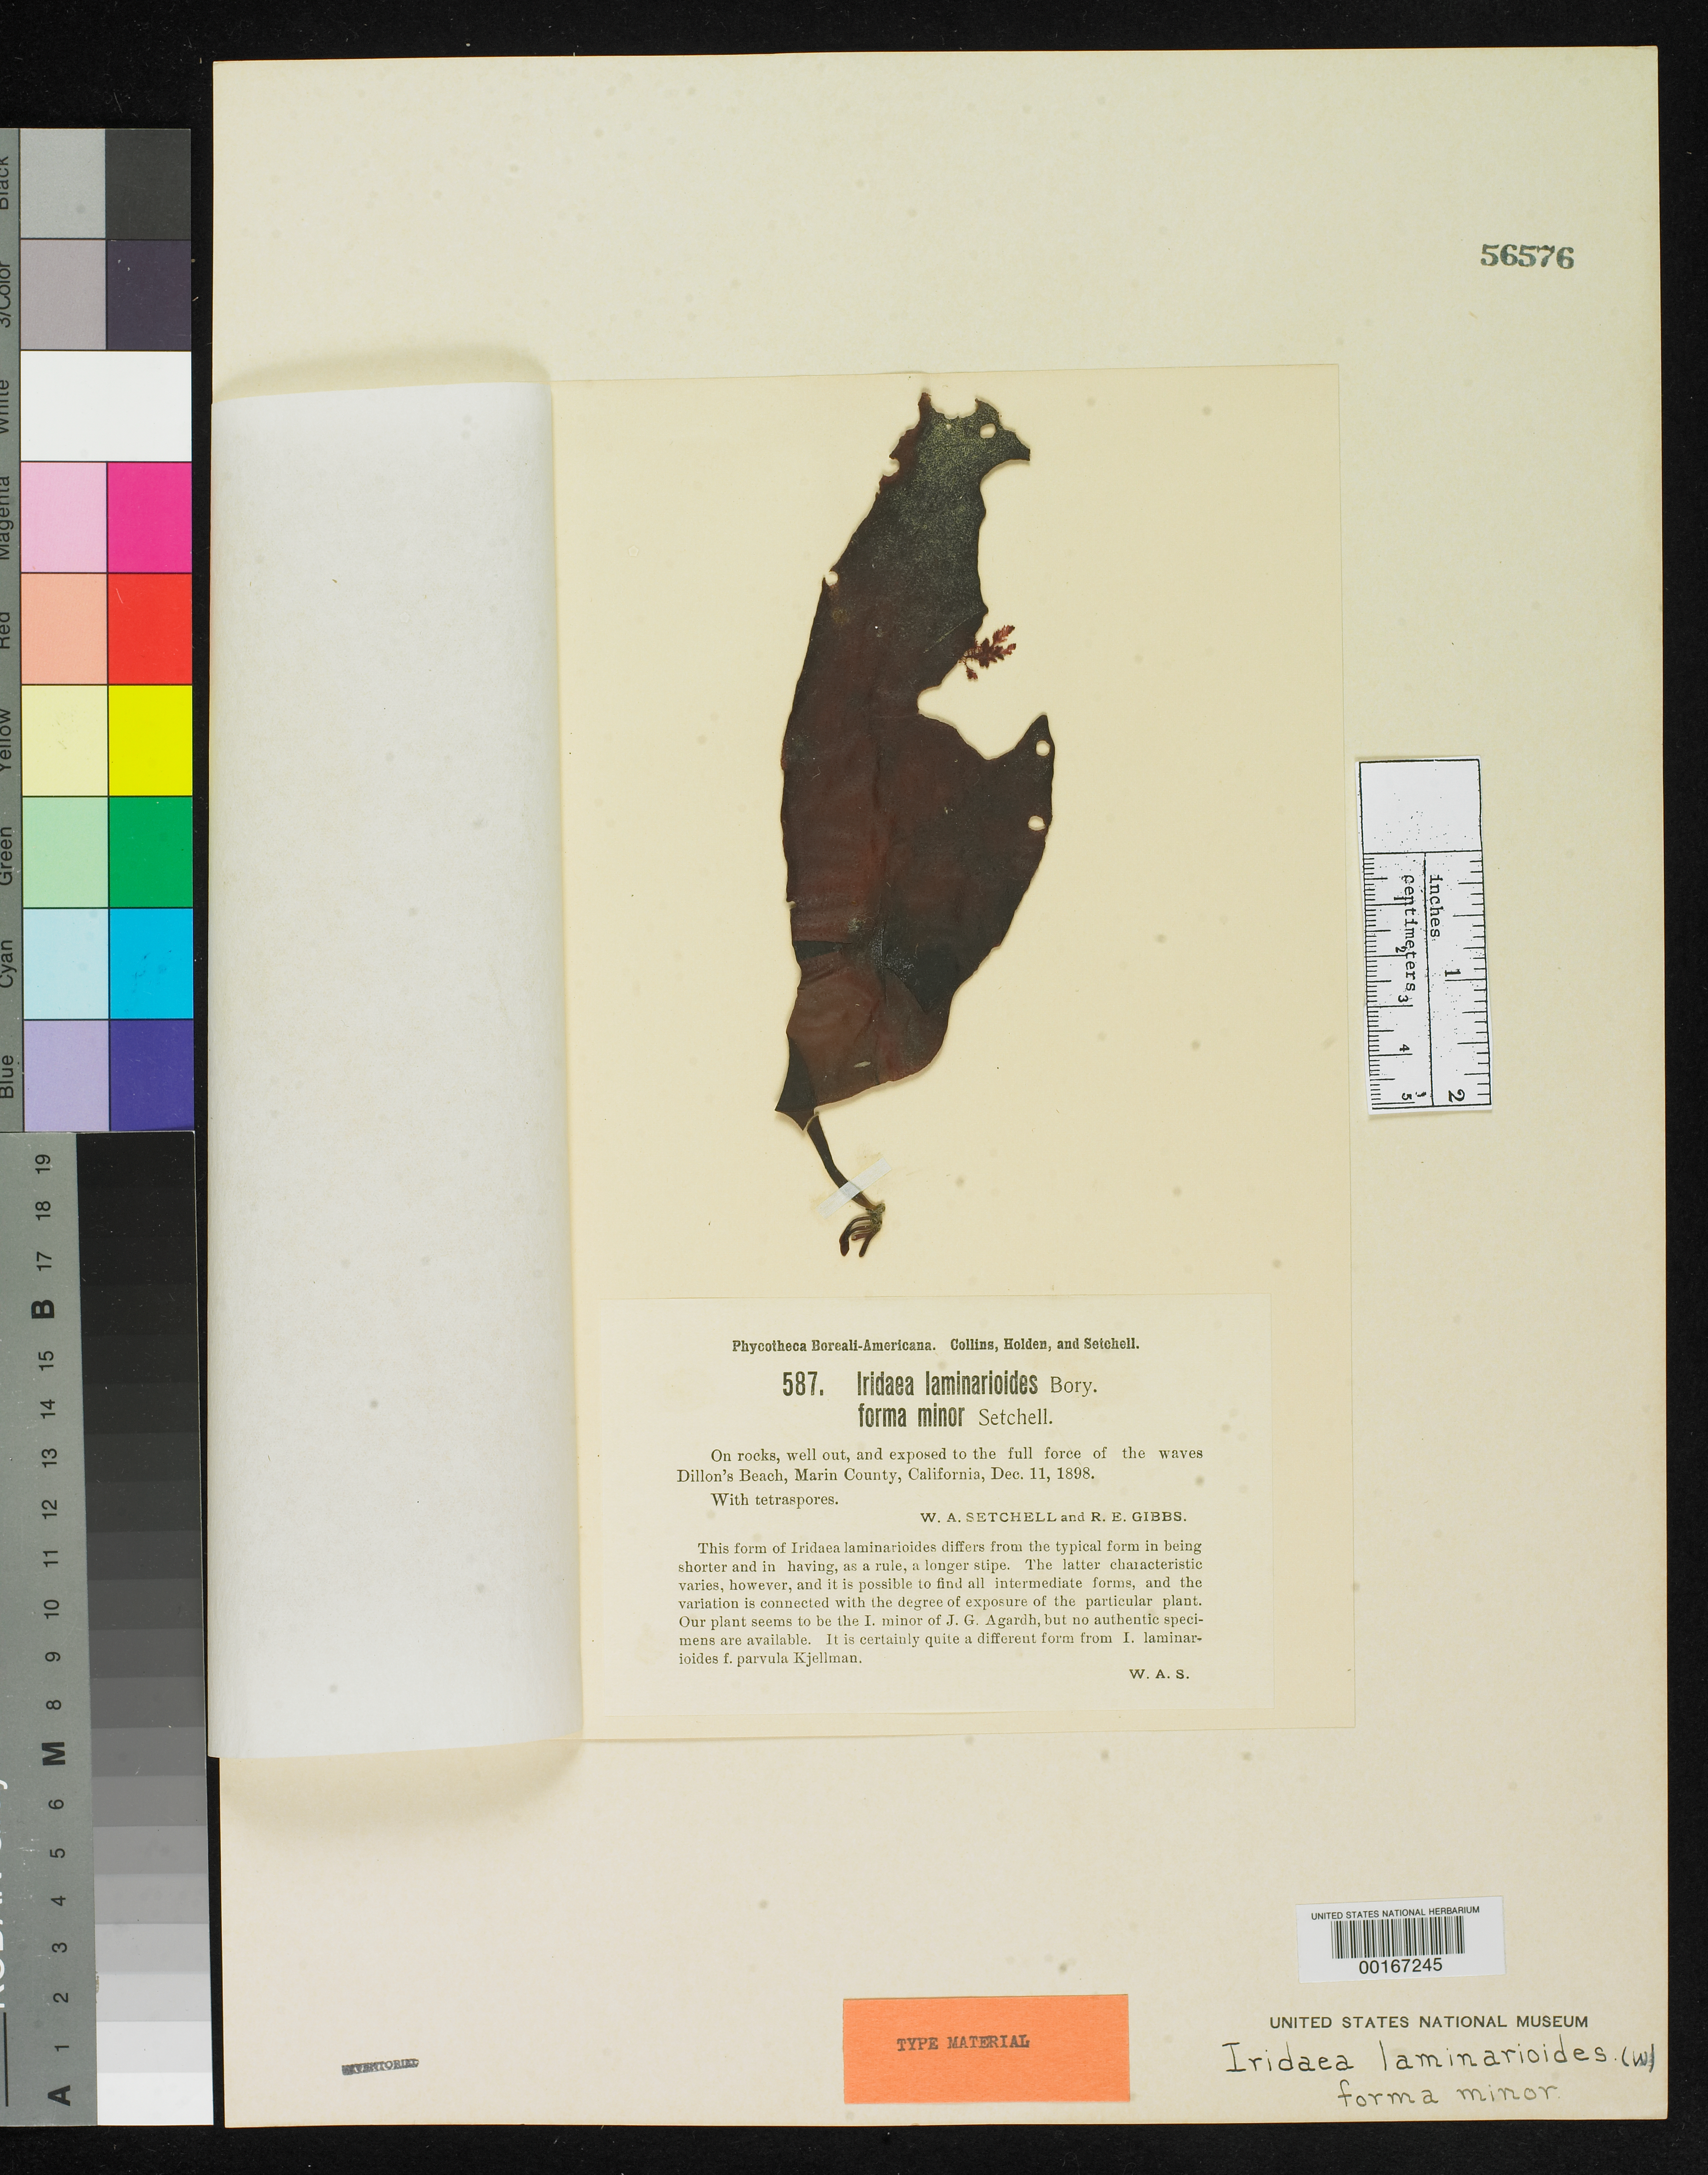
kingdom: Plantae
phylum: Rhodophyta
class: Florideophyceae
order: Gigartinales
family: Gigartinaceae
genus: Iridaea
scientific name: Iridaea laminarioides f. minor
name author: Setch. in Collins et al.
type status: Isotype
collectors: W. Setchell & R. Gibbs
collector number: PB-A 587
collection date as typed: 11 Dec 1898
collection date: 1898-12-11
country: United States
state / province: California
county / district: Marin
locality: Dillon Beach.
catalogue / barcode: US 56576